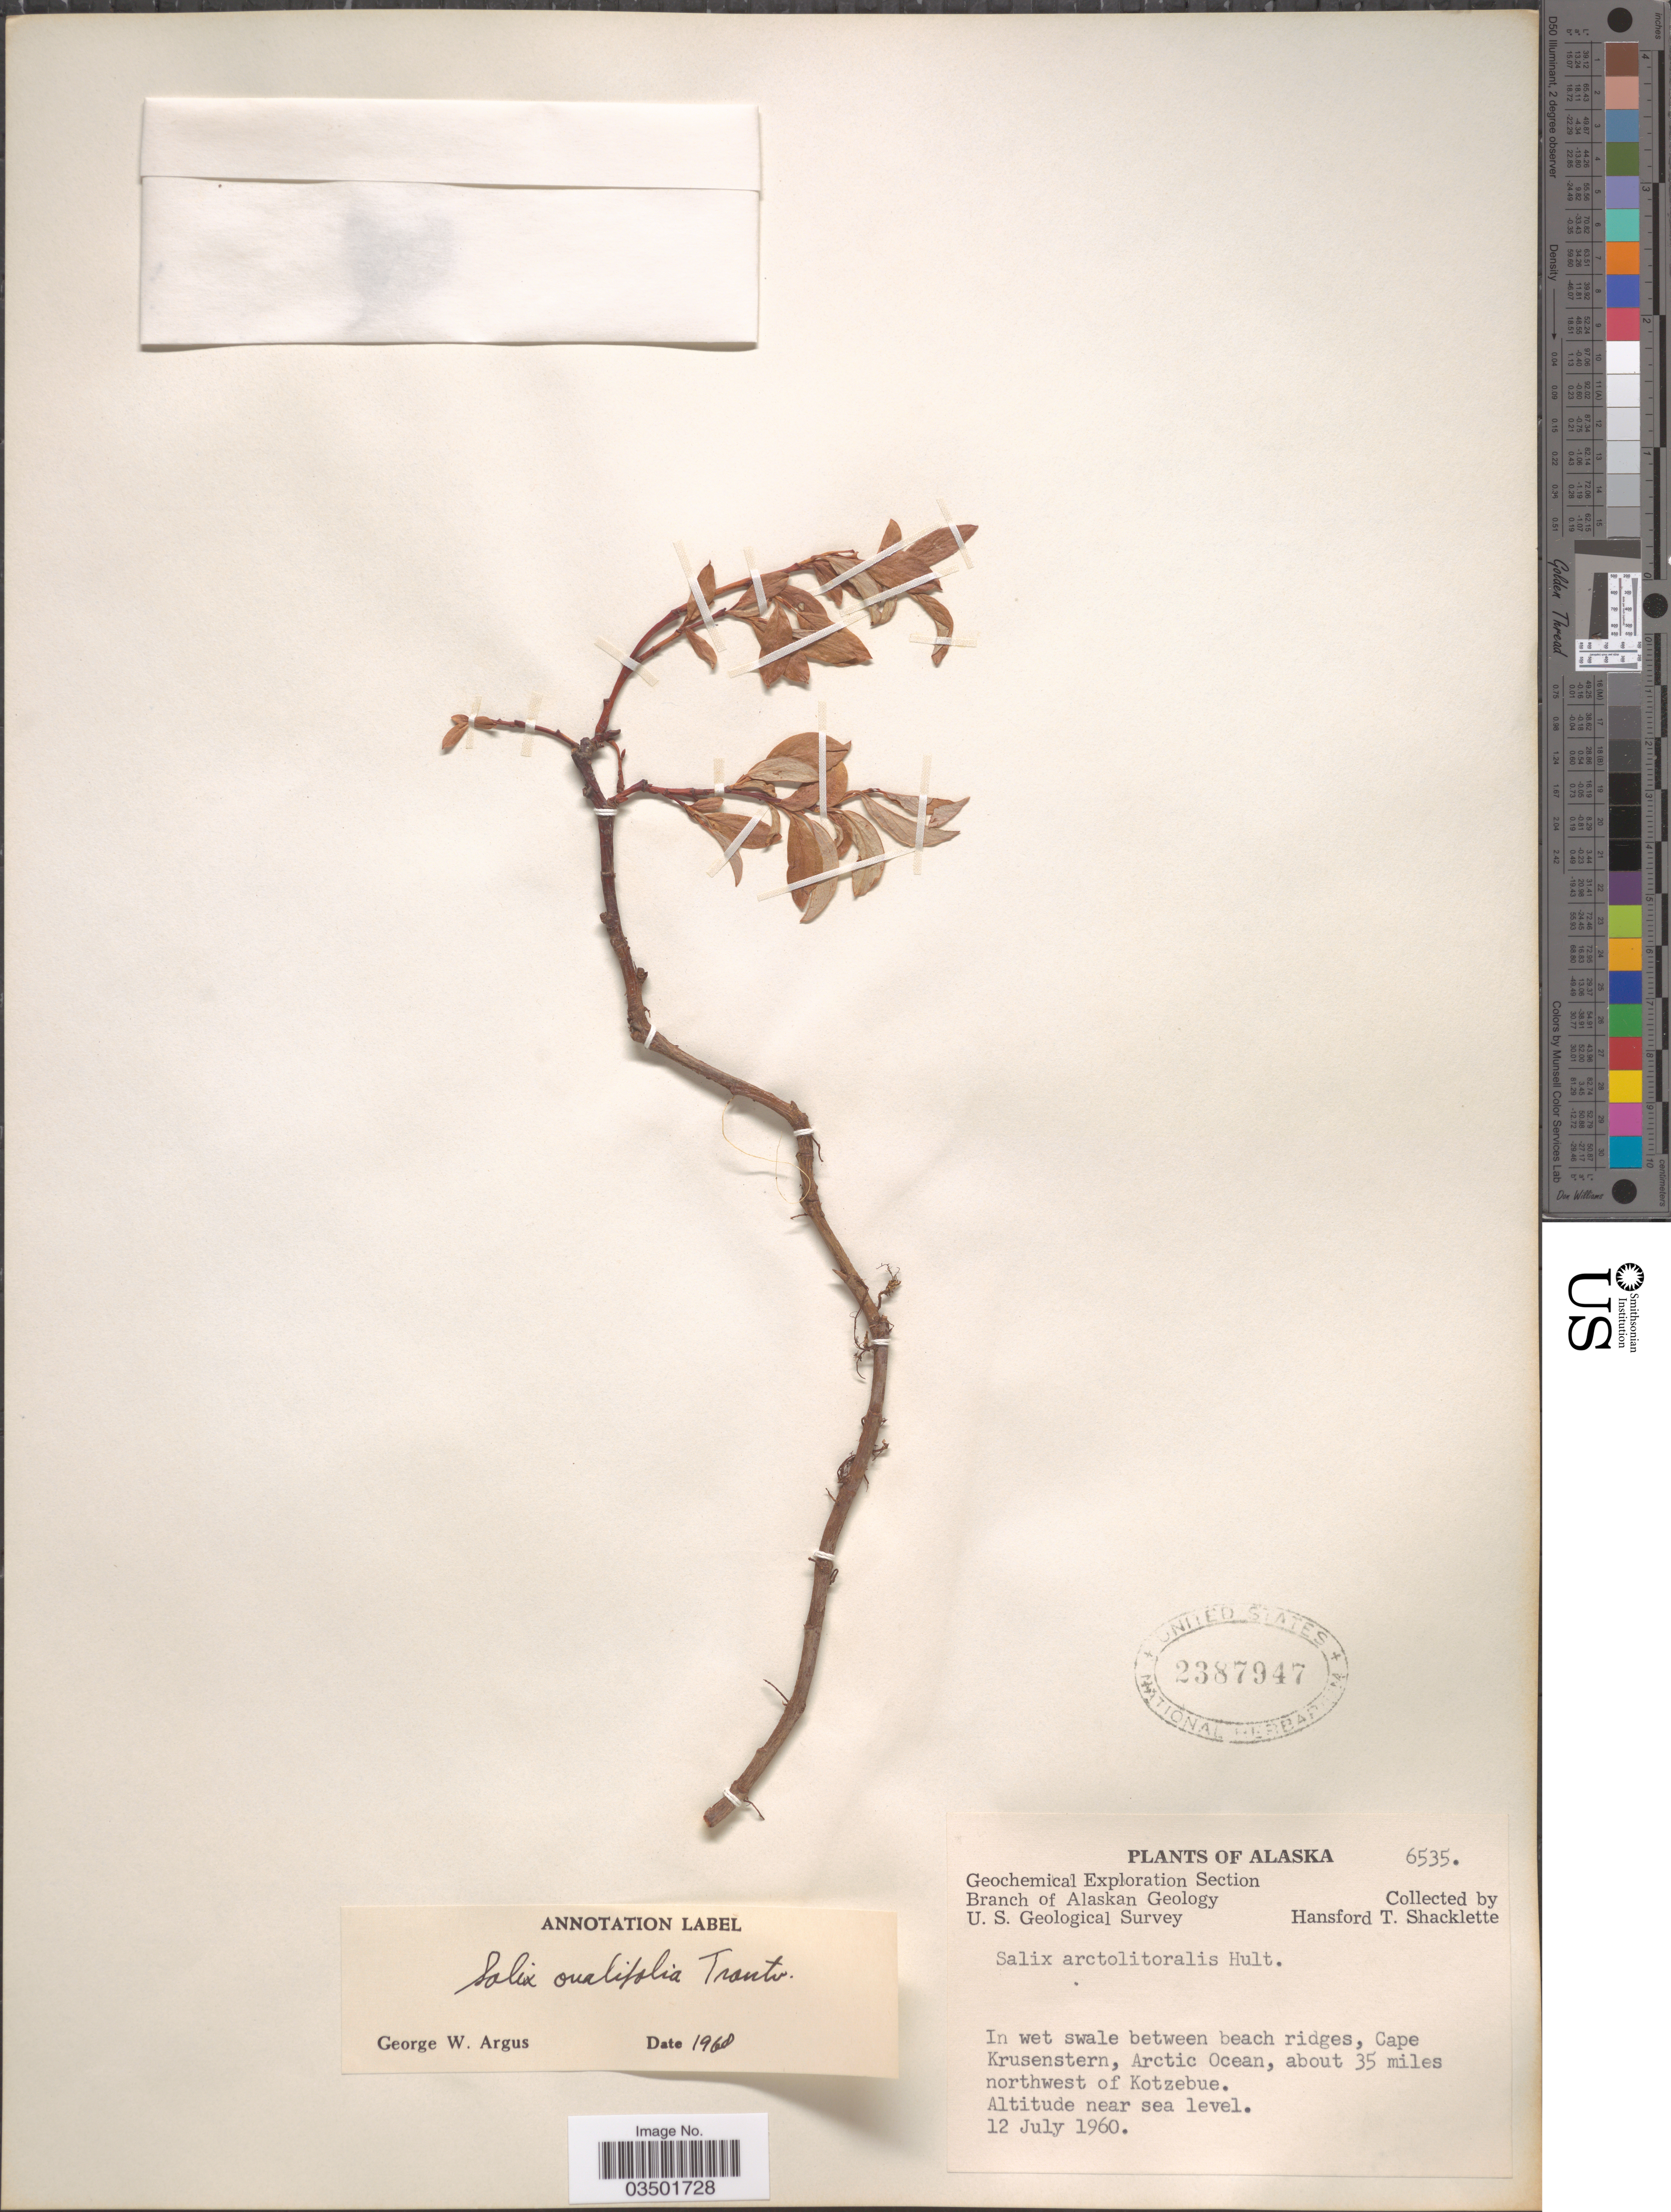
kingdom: Plantae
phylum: Tracheophyta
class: Magnoliopsida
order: Malpighiales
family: Salicaceae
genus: Salix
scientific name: Salix ovalifolia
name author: Trautv.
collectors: H. Shacklette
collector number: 6535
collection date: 1960-07-12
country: United States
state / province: Alaska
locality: Cape Krusenstern, Arctic Ocean, about 35 miles northwest of Kotzebue.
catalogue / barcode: US 2387947